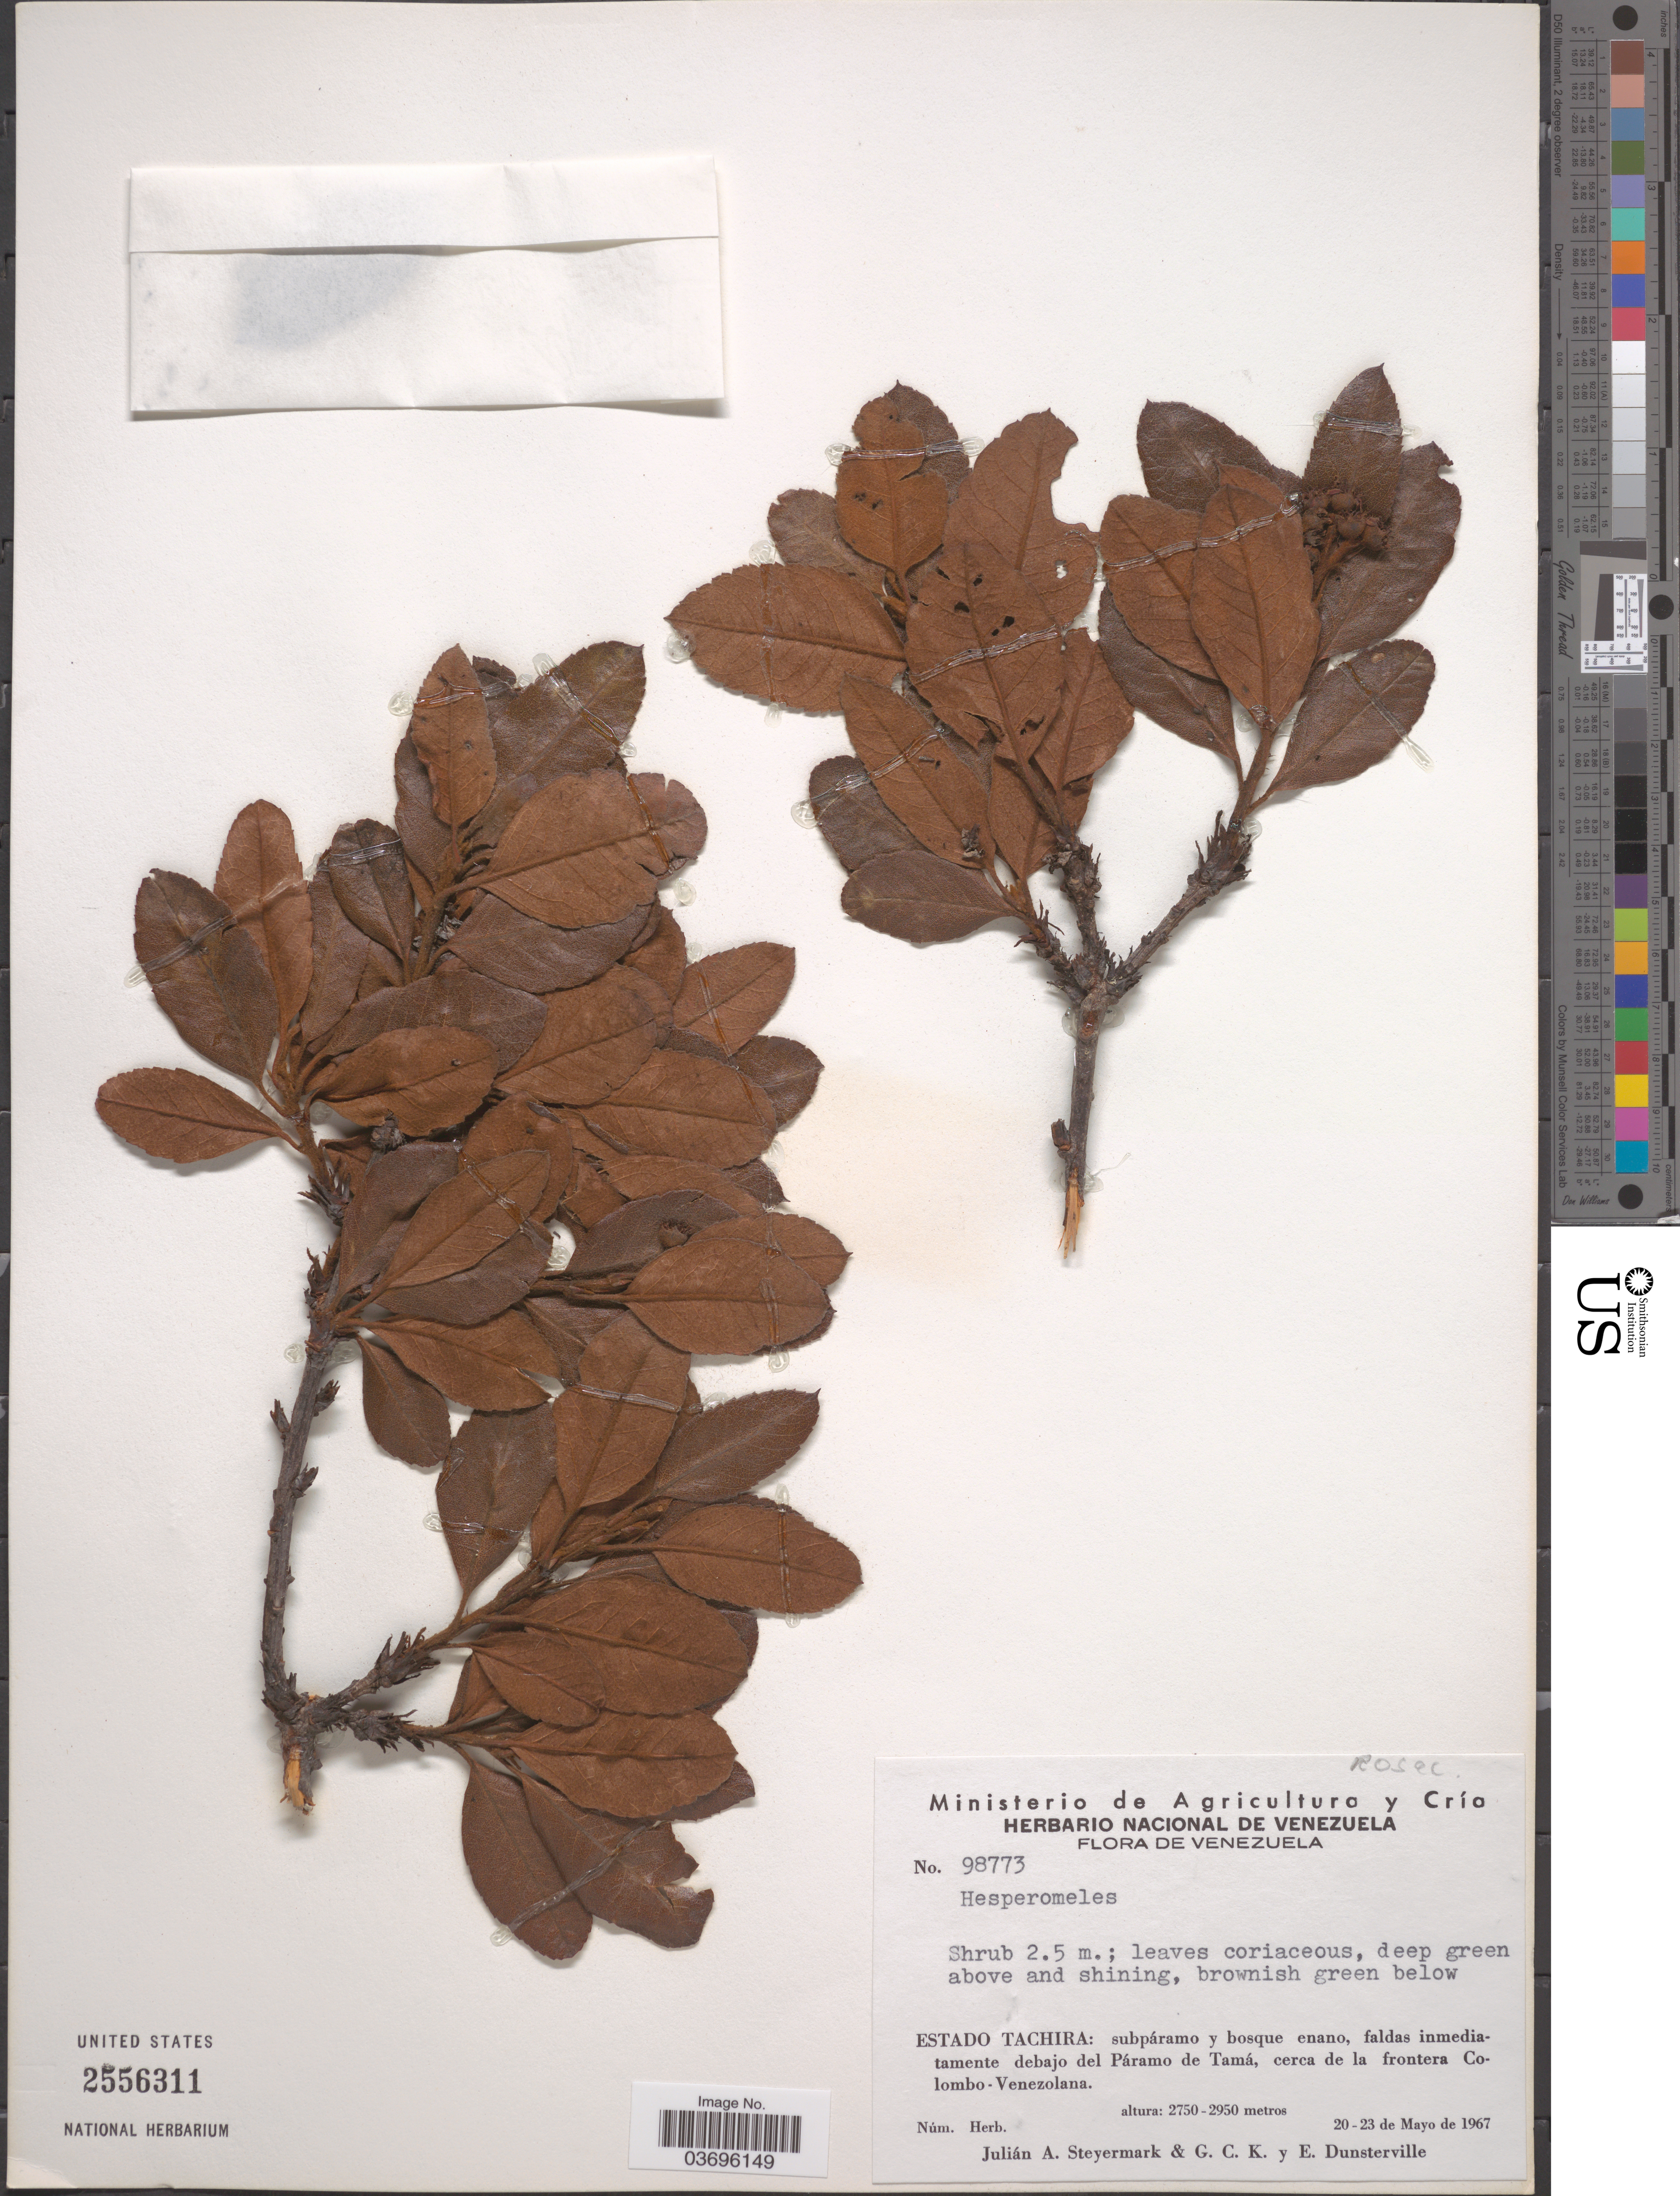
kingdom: Plantae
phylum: Tracheophyta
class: Magnoliopsida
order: Rosales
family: Rosaceae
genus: Hesperomeles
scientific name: Hesperomeles ferruginea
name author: (Juss. ex Pers.) Benth.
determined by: Dorr, L. J., (BOT), Smithsonian Institution - National Museum of Natural History (UNITED STATES)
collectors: J. Steyermark, G. C. K. Dunsterville & E. Dunsterville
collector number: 98773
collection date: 1967-05-20/1967-05-23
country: Venezuela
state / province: Tachira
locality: Debajo del Páramo de Tamá, cerca de la frontera Colombo-Venezolana.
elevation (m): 2750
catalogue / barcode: US 2556311